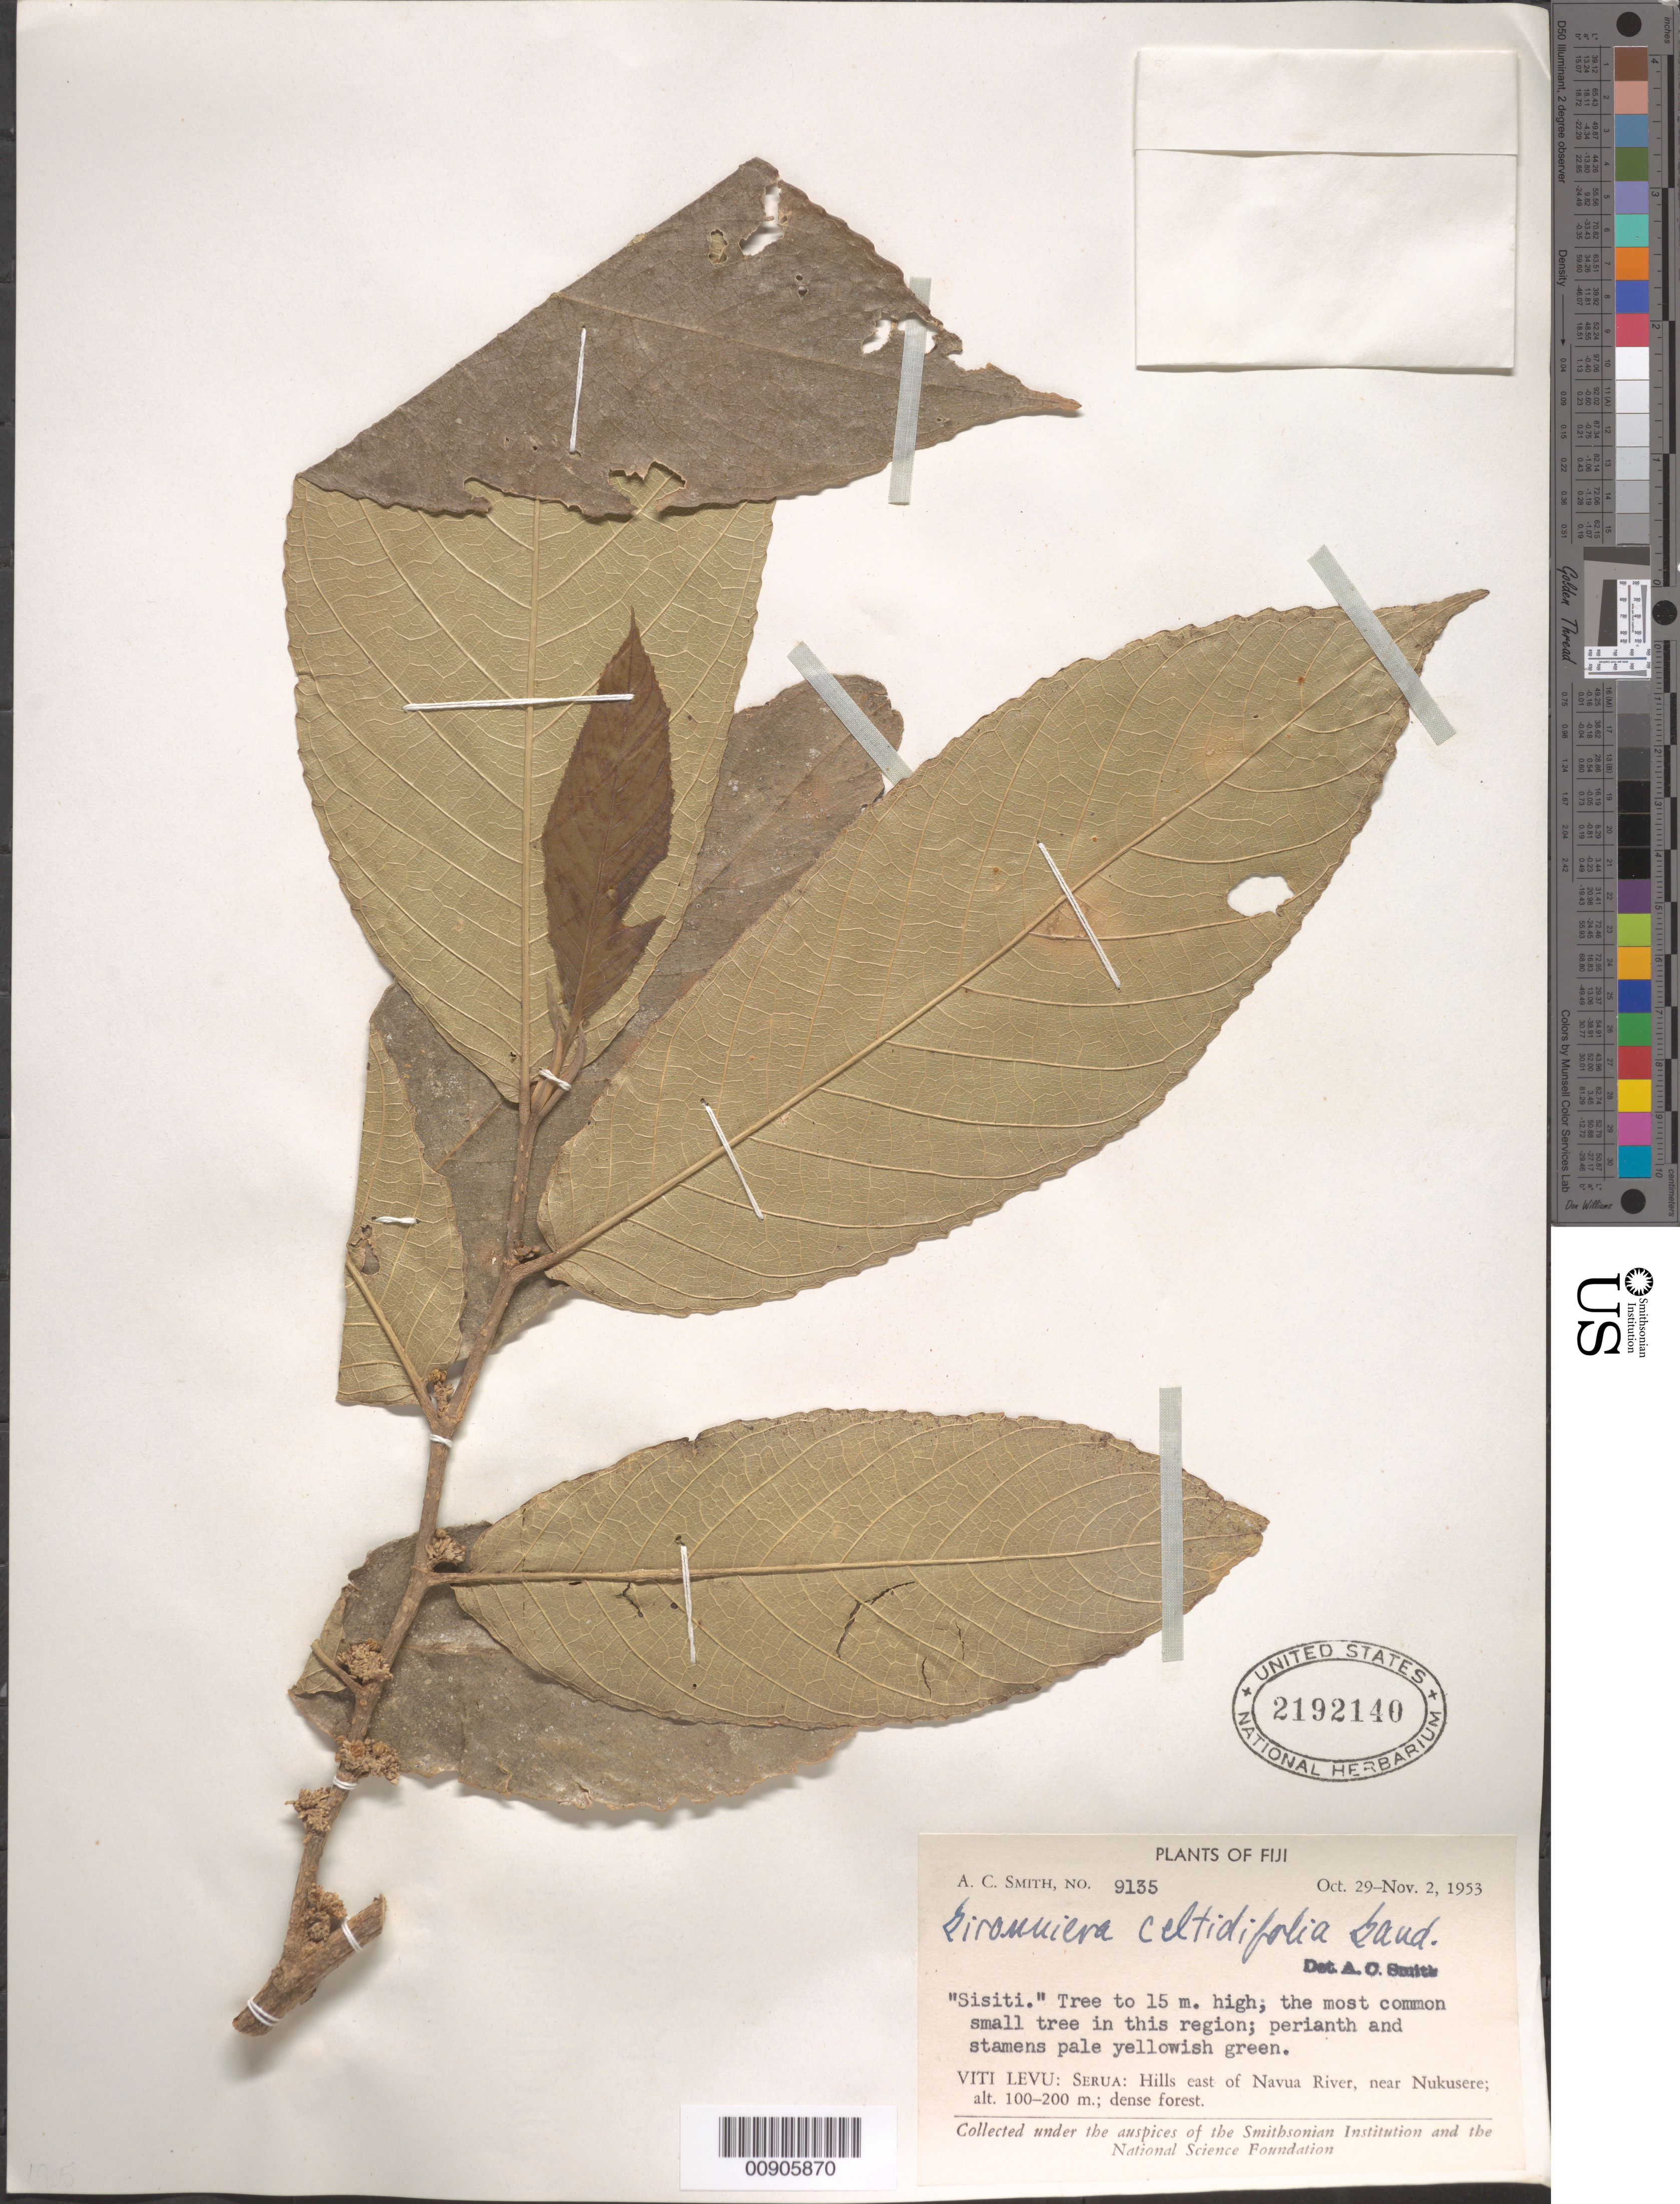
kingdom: Plantae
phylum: Tracheophyta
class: Magnoliopsida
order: Rosales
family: Cannabaceae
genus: Gironniera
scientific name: Gironniera celtidifolia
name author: Gaudich.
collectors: C. A. Smith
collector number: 9135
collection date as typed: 19 Nov 1953 to 03 Dec 1953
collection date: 1953-11-19/1953-12-03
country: Fiji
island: Vanua Levu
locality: Serua: hills north of Ngaloa, in drainage of Waininggere Creek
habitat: dense forest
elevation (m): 30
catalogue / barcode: US 2192140